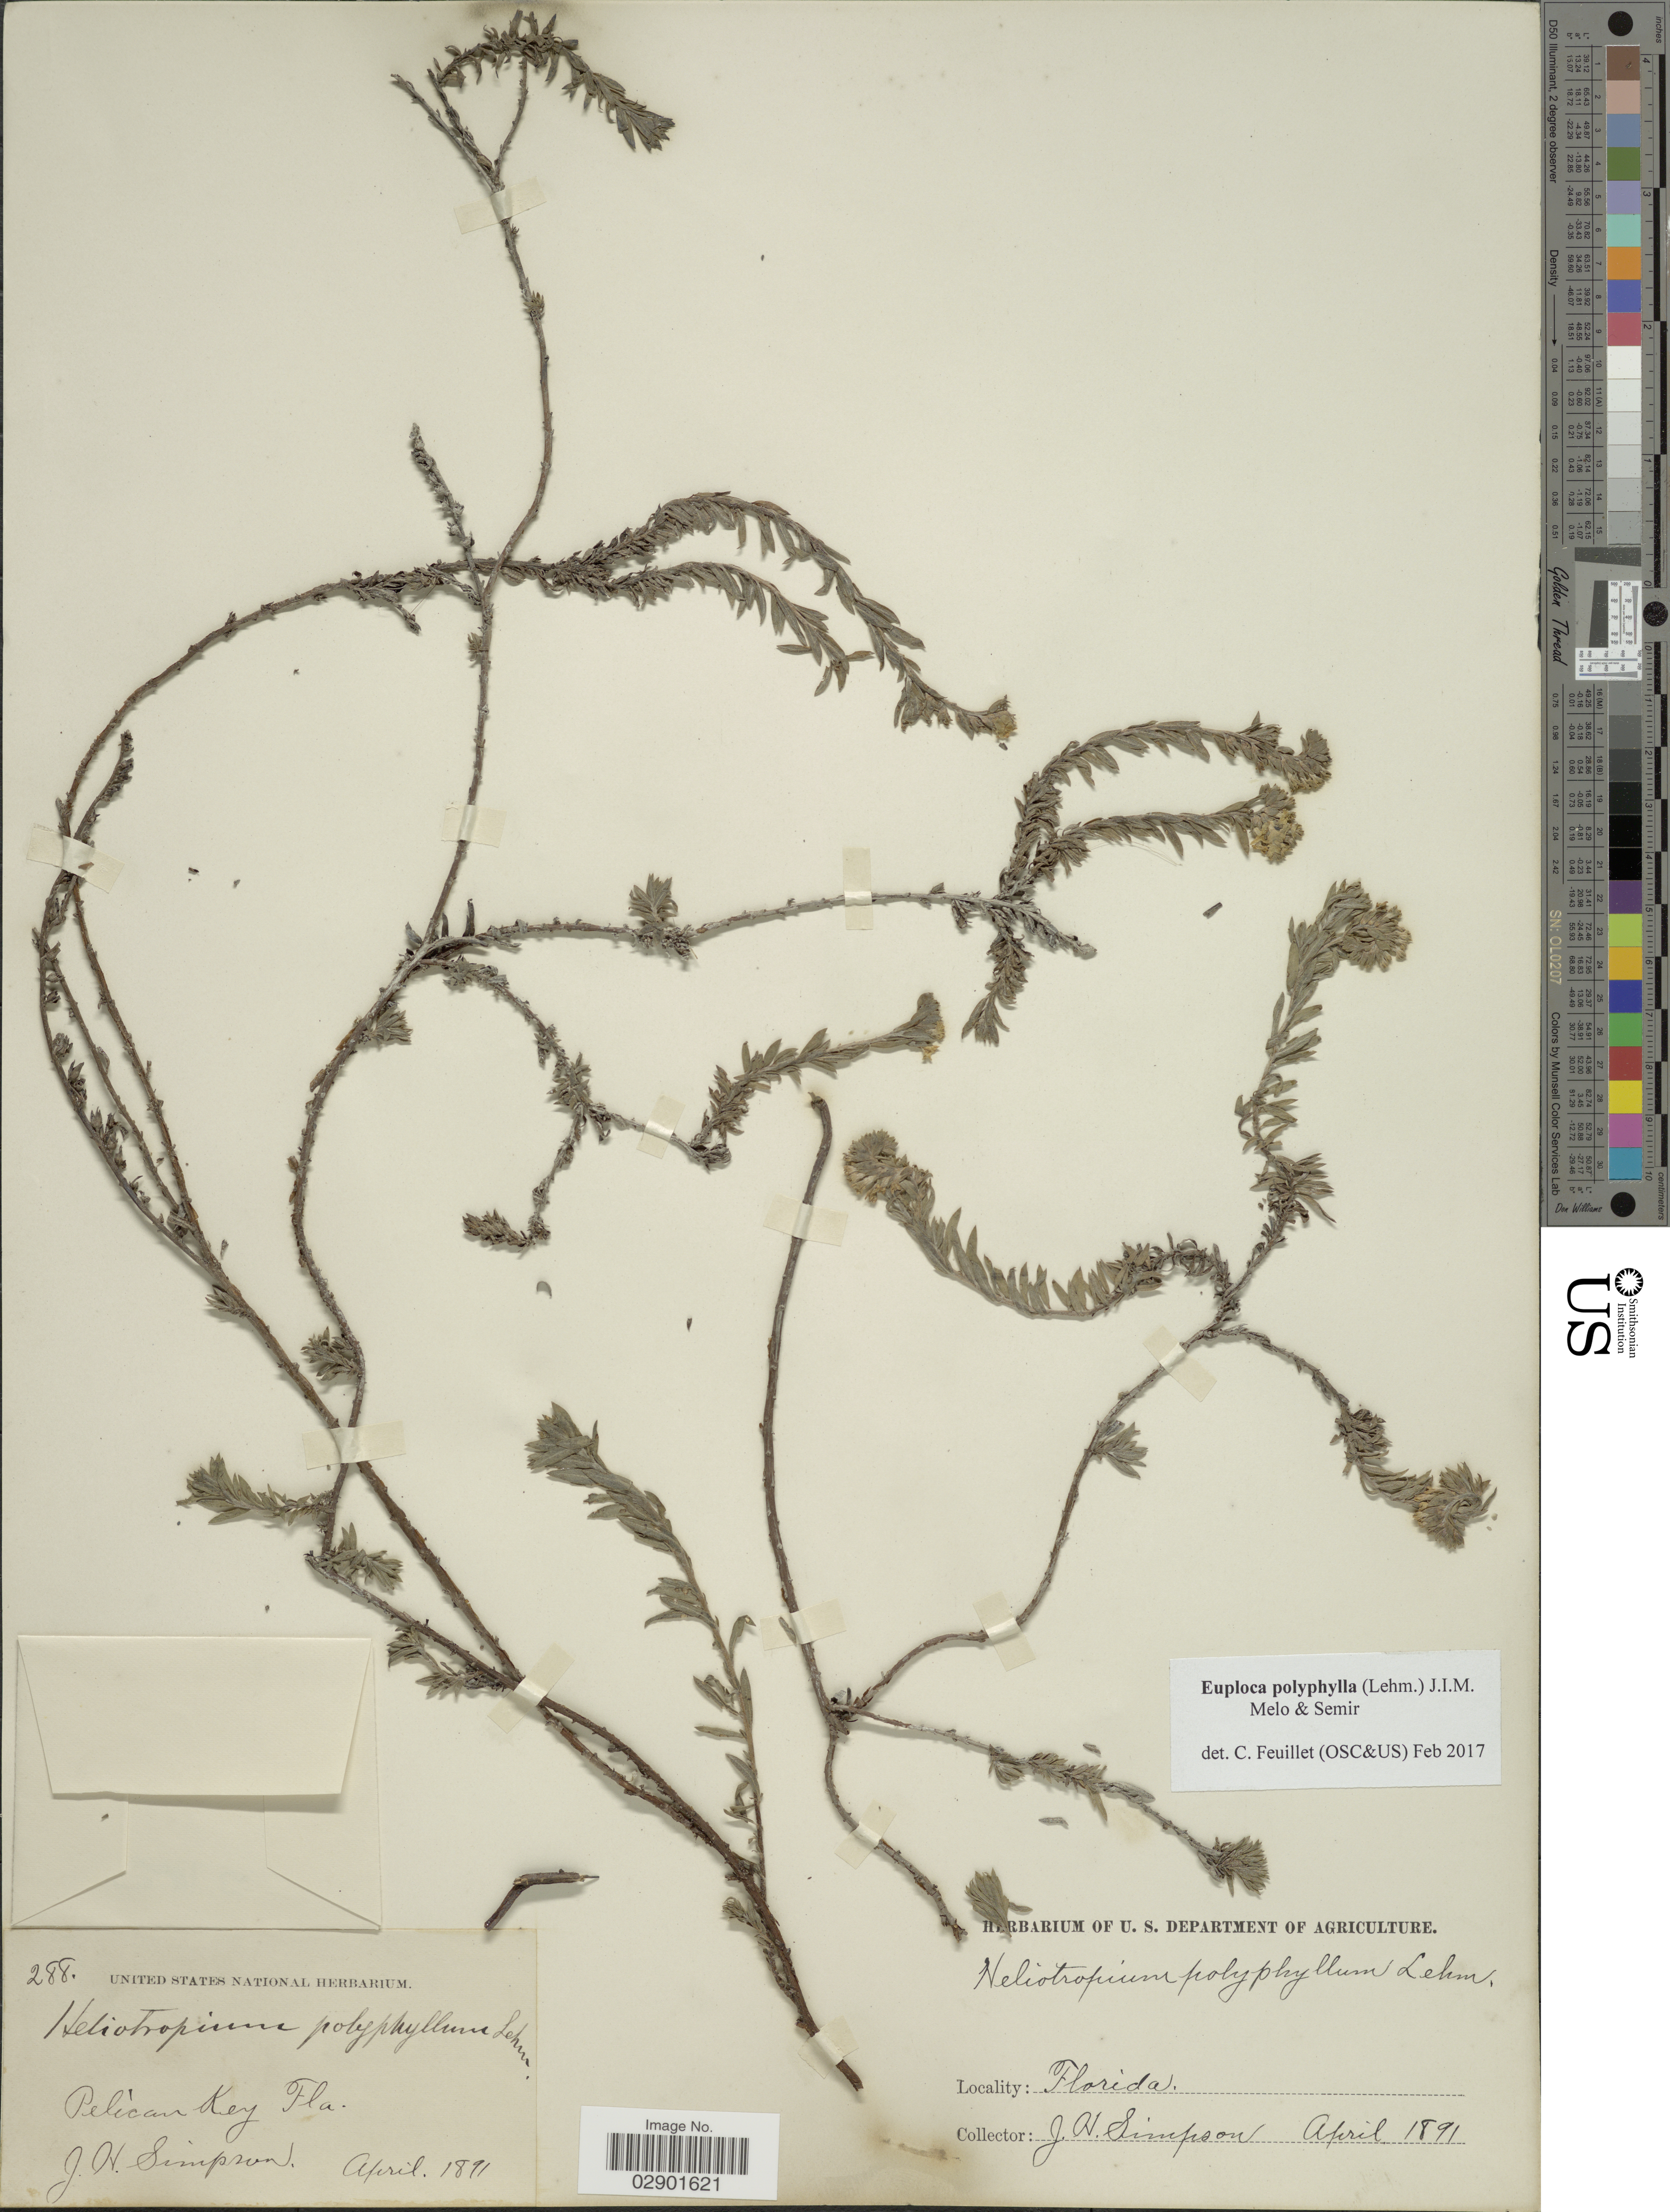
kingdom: Plantae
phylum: Tracheophyta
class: Magnoliopsida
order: Boraginales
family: Heliotropiaceae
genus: Euploca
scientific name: Euploca polyphylla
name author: (Lehm.) J.I.M. Melo & Semir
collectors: J. H. Simpson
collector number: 288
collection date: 1891-04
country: United States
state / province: Florida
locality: Pelican Key Fla.